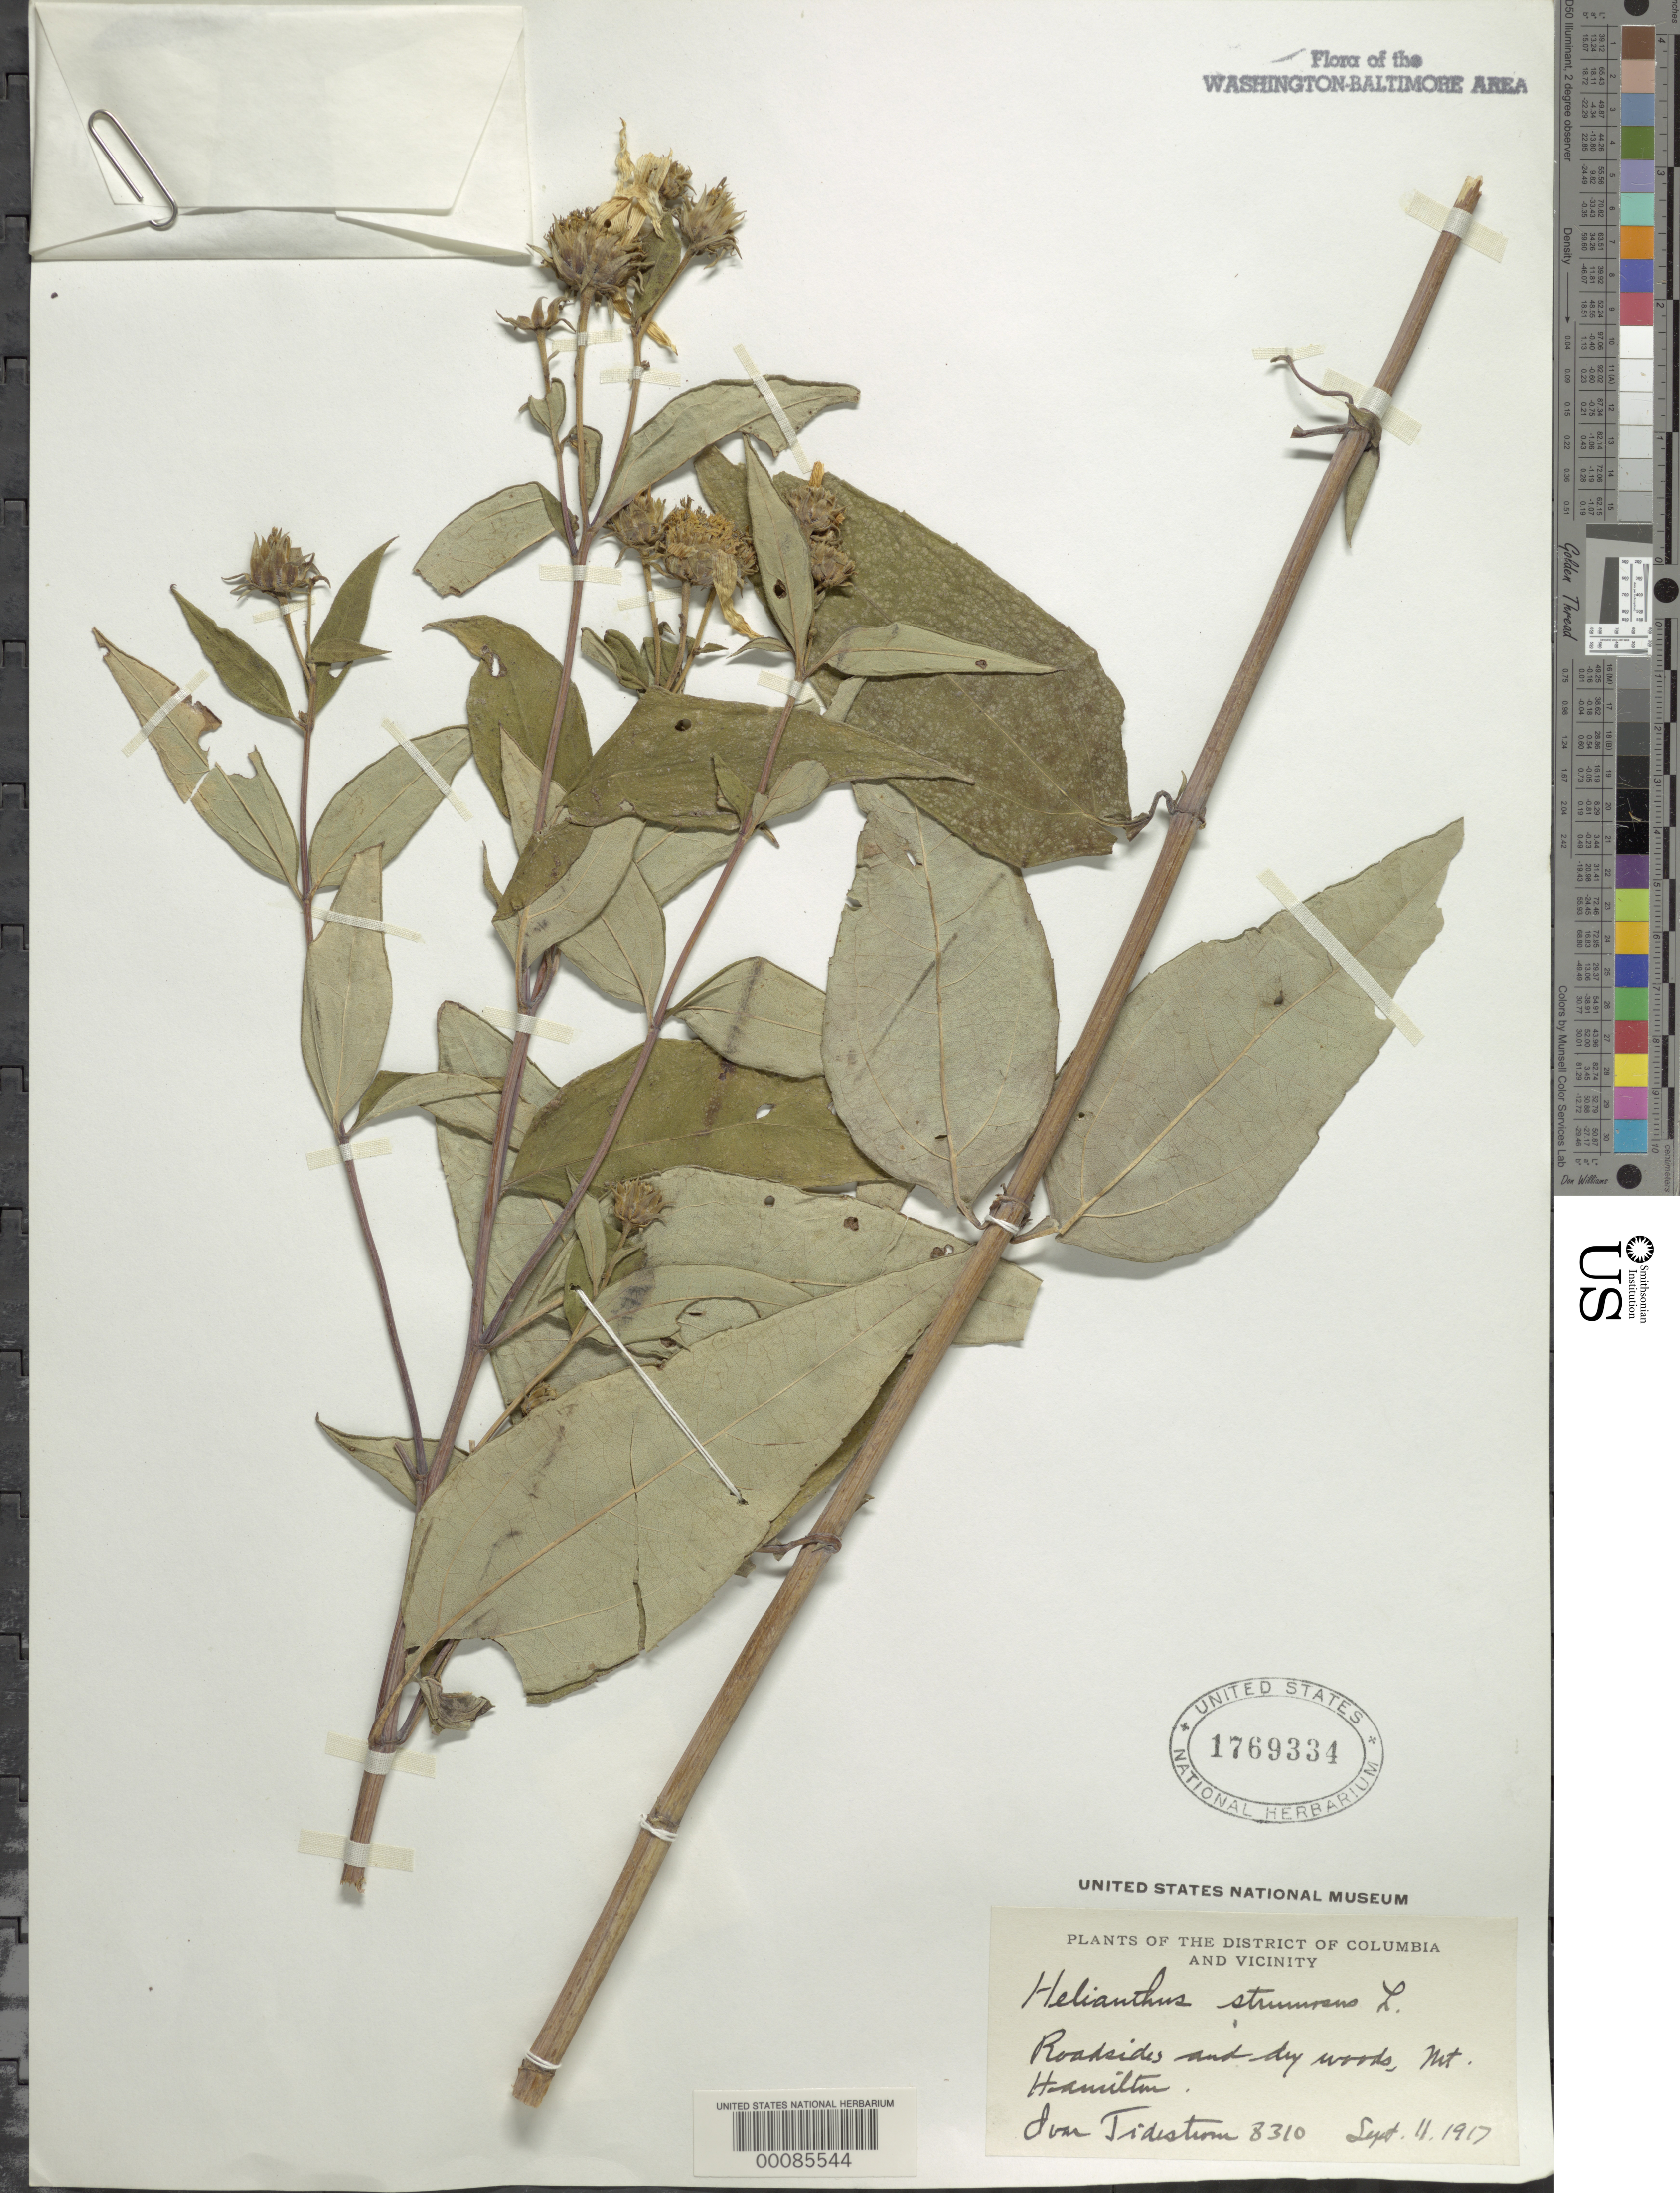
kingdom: Plantae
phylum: Tracheophyta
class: Magnoliopsida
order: Asterales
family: Asteraceae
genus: Helianthus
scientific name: Helianthus strumosus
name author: L.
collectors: I. F. Tidestrom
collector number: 8310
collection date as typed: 11 Sep 1917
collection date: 1917-09-11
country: United States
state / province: District of Columbia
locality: Mount Hamilton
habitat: Roadsides and dry woods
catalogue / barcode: US 1769334